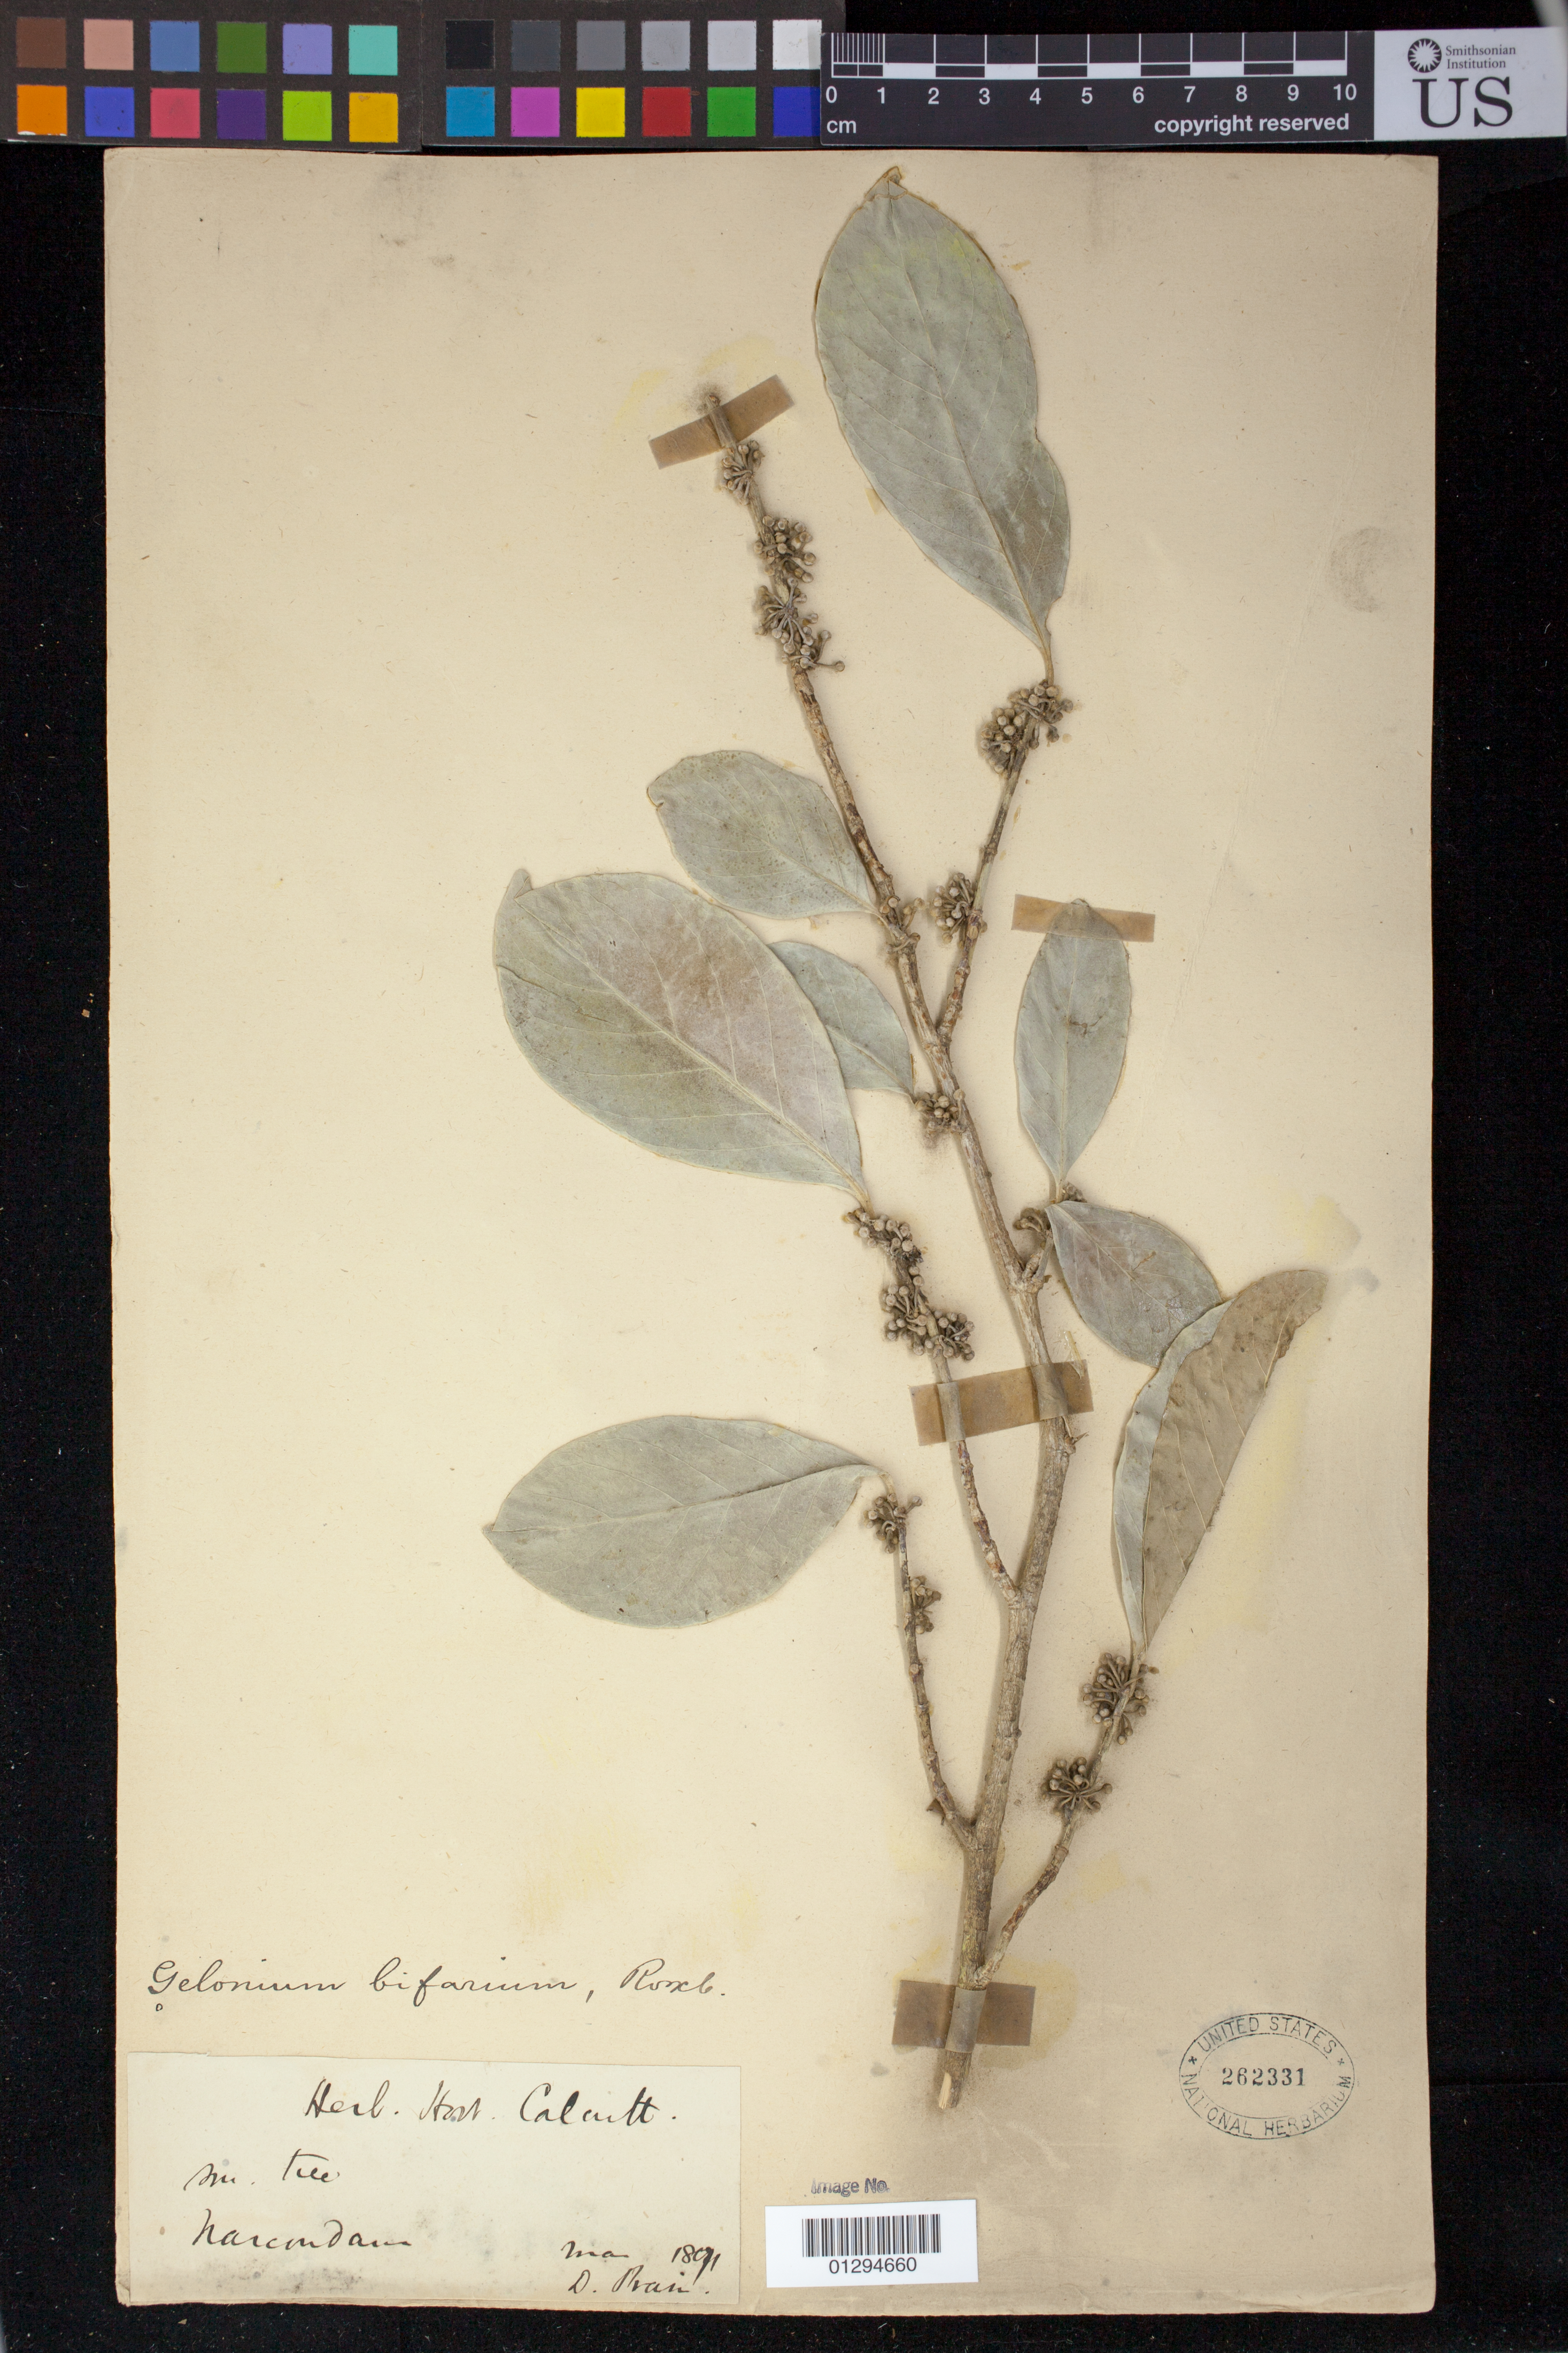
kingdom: Plantae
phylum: Tracheophyta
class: Magnoliopsida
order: Malpighiales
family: Euphorbiaceae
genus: Gelonium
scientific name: Gelonium bifarium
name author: Roxb. ex Willd.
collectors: D. Prain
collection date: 1891-03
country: India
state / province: Andaman and Nicobar Islands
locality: Narcondam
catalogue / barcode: US 262331